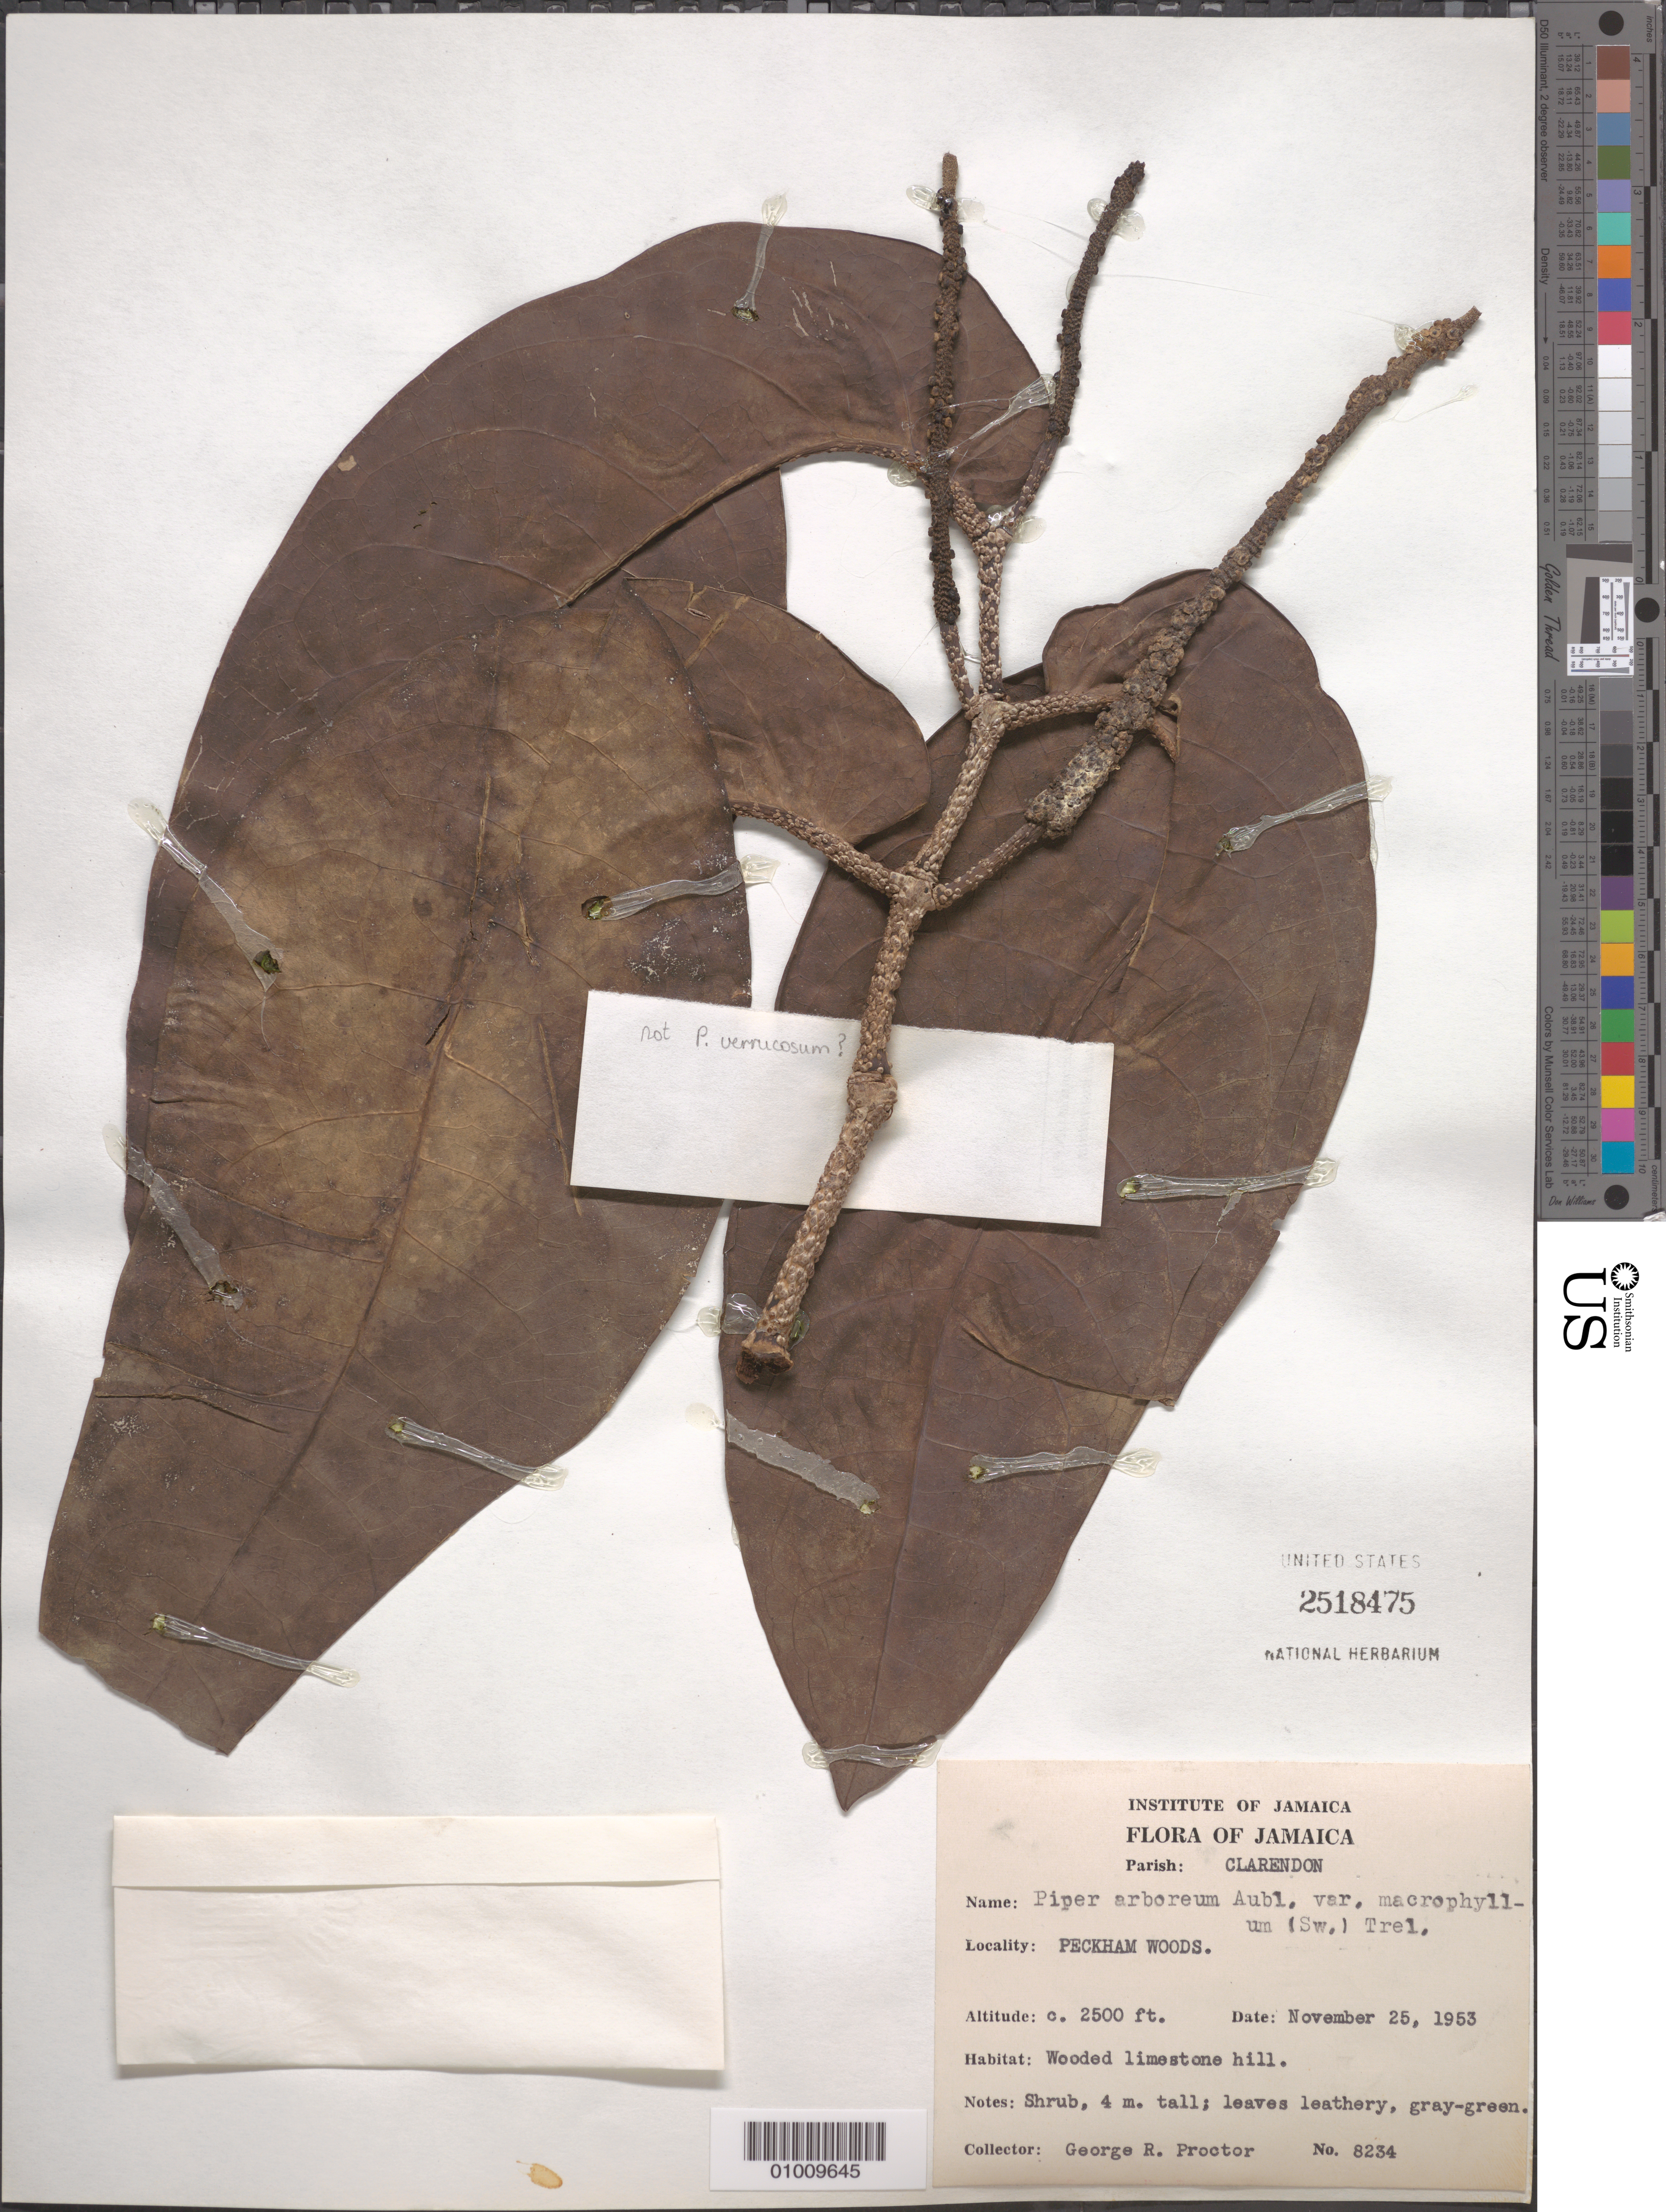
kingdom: Plantae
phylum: Tracheophyta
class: Magnoliopsida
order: Piperales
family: Piperaceae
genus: Piper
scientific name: Piper arboreum var. arboreum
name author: Aubl.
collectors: G. R. Proctor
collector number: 8234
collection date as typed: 25 Nov 1953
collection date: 1953-11-25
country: Jamaica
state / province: Clarendon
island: Jamaica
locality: Peckham woods. Wooded limestone hill.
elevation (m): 762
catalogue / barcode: US 2518475